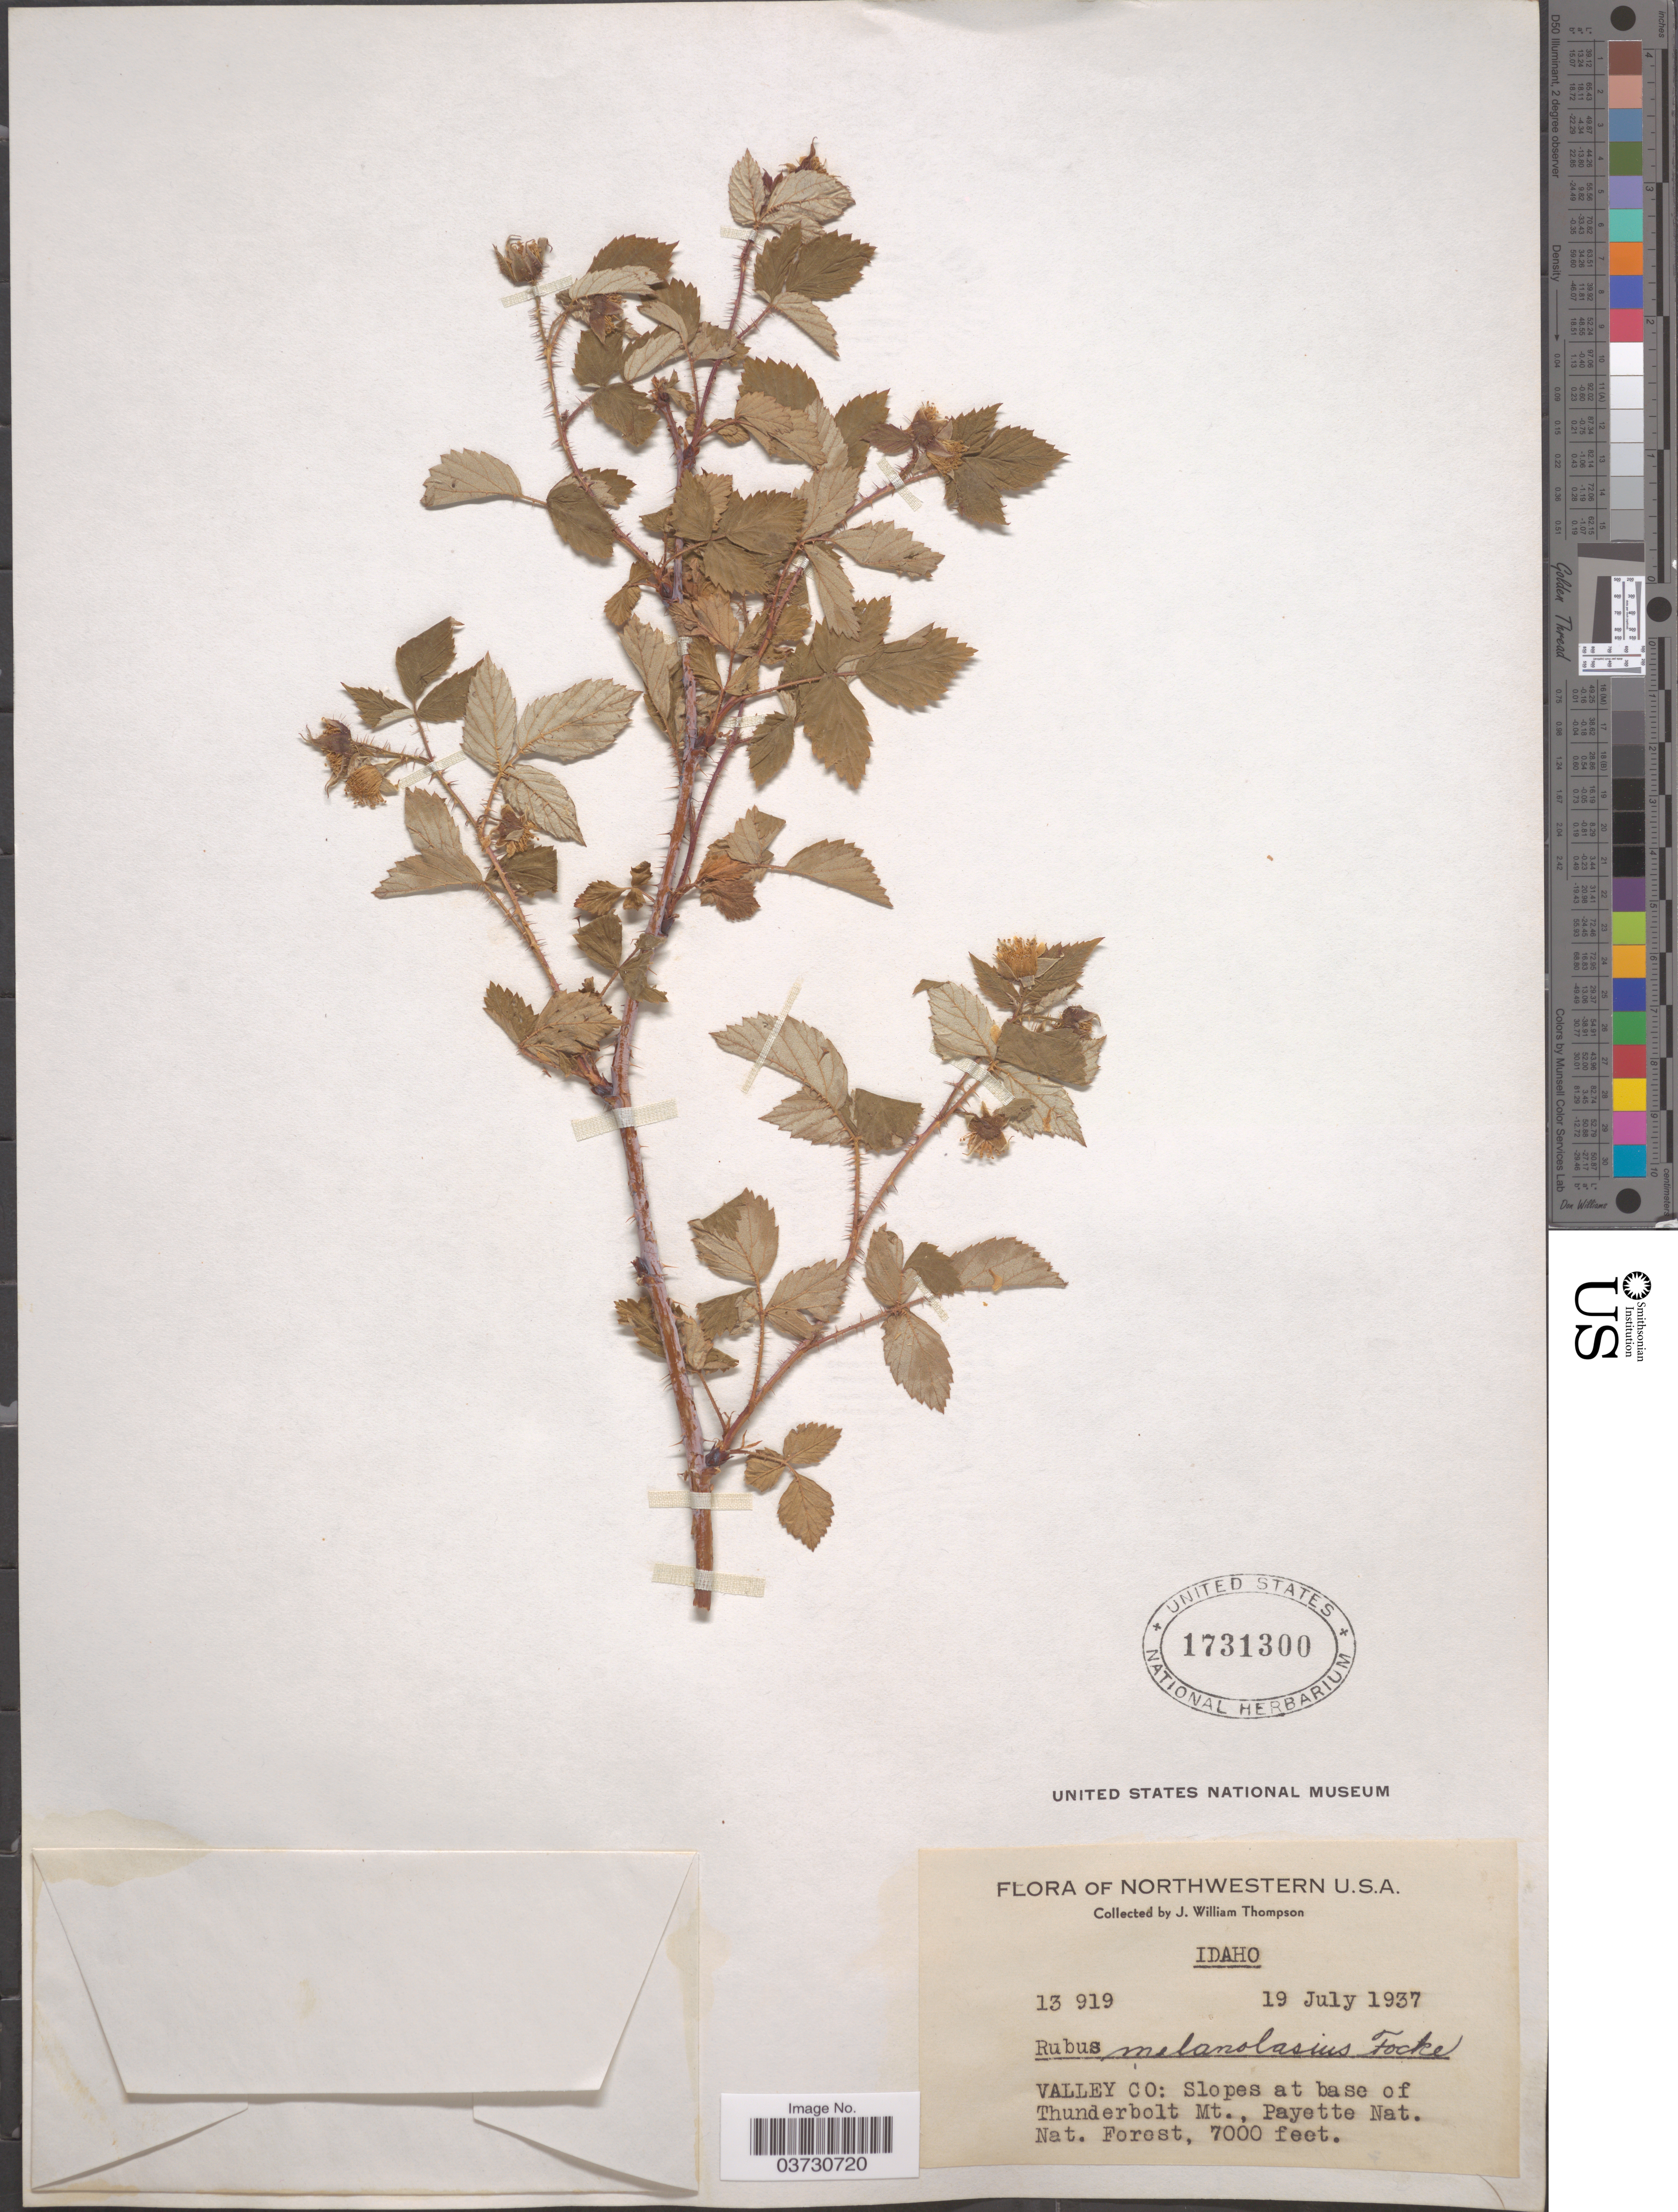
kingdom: Plantae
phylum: Tracheophyta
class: Magnoliopsida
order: Rosales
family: Rosaceae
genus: Rubus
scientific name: Rubus melanolasius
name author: Dieck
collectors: J. W. Thompson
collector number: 13919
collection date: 1937-07-19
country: United States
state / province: Idaho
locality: Valley Co: Slopes at base of Thunderbolt Mt., Payette Nat. Nat. Forest.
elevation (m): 2134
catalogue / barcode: US 1731300